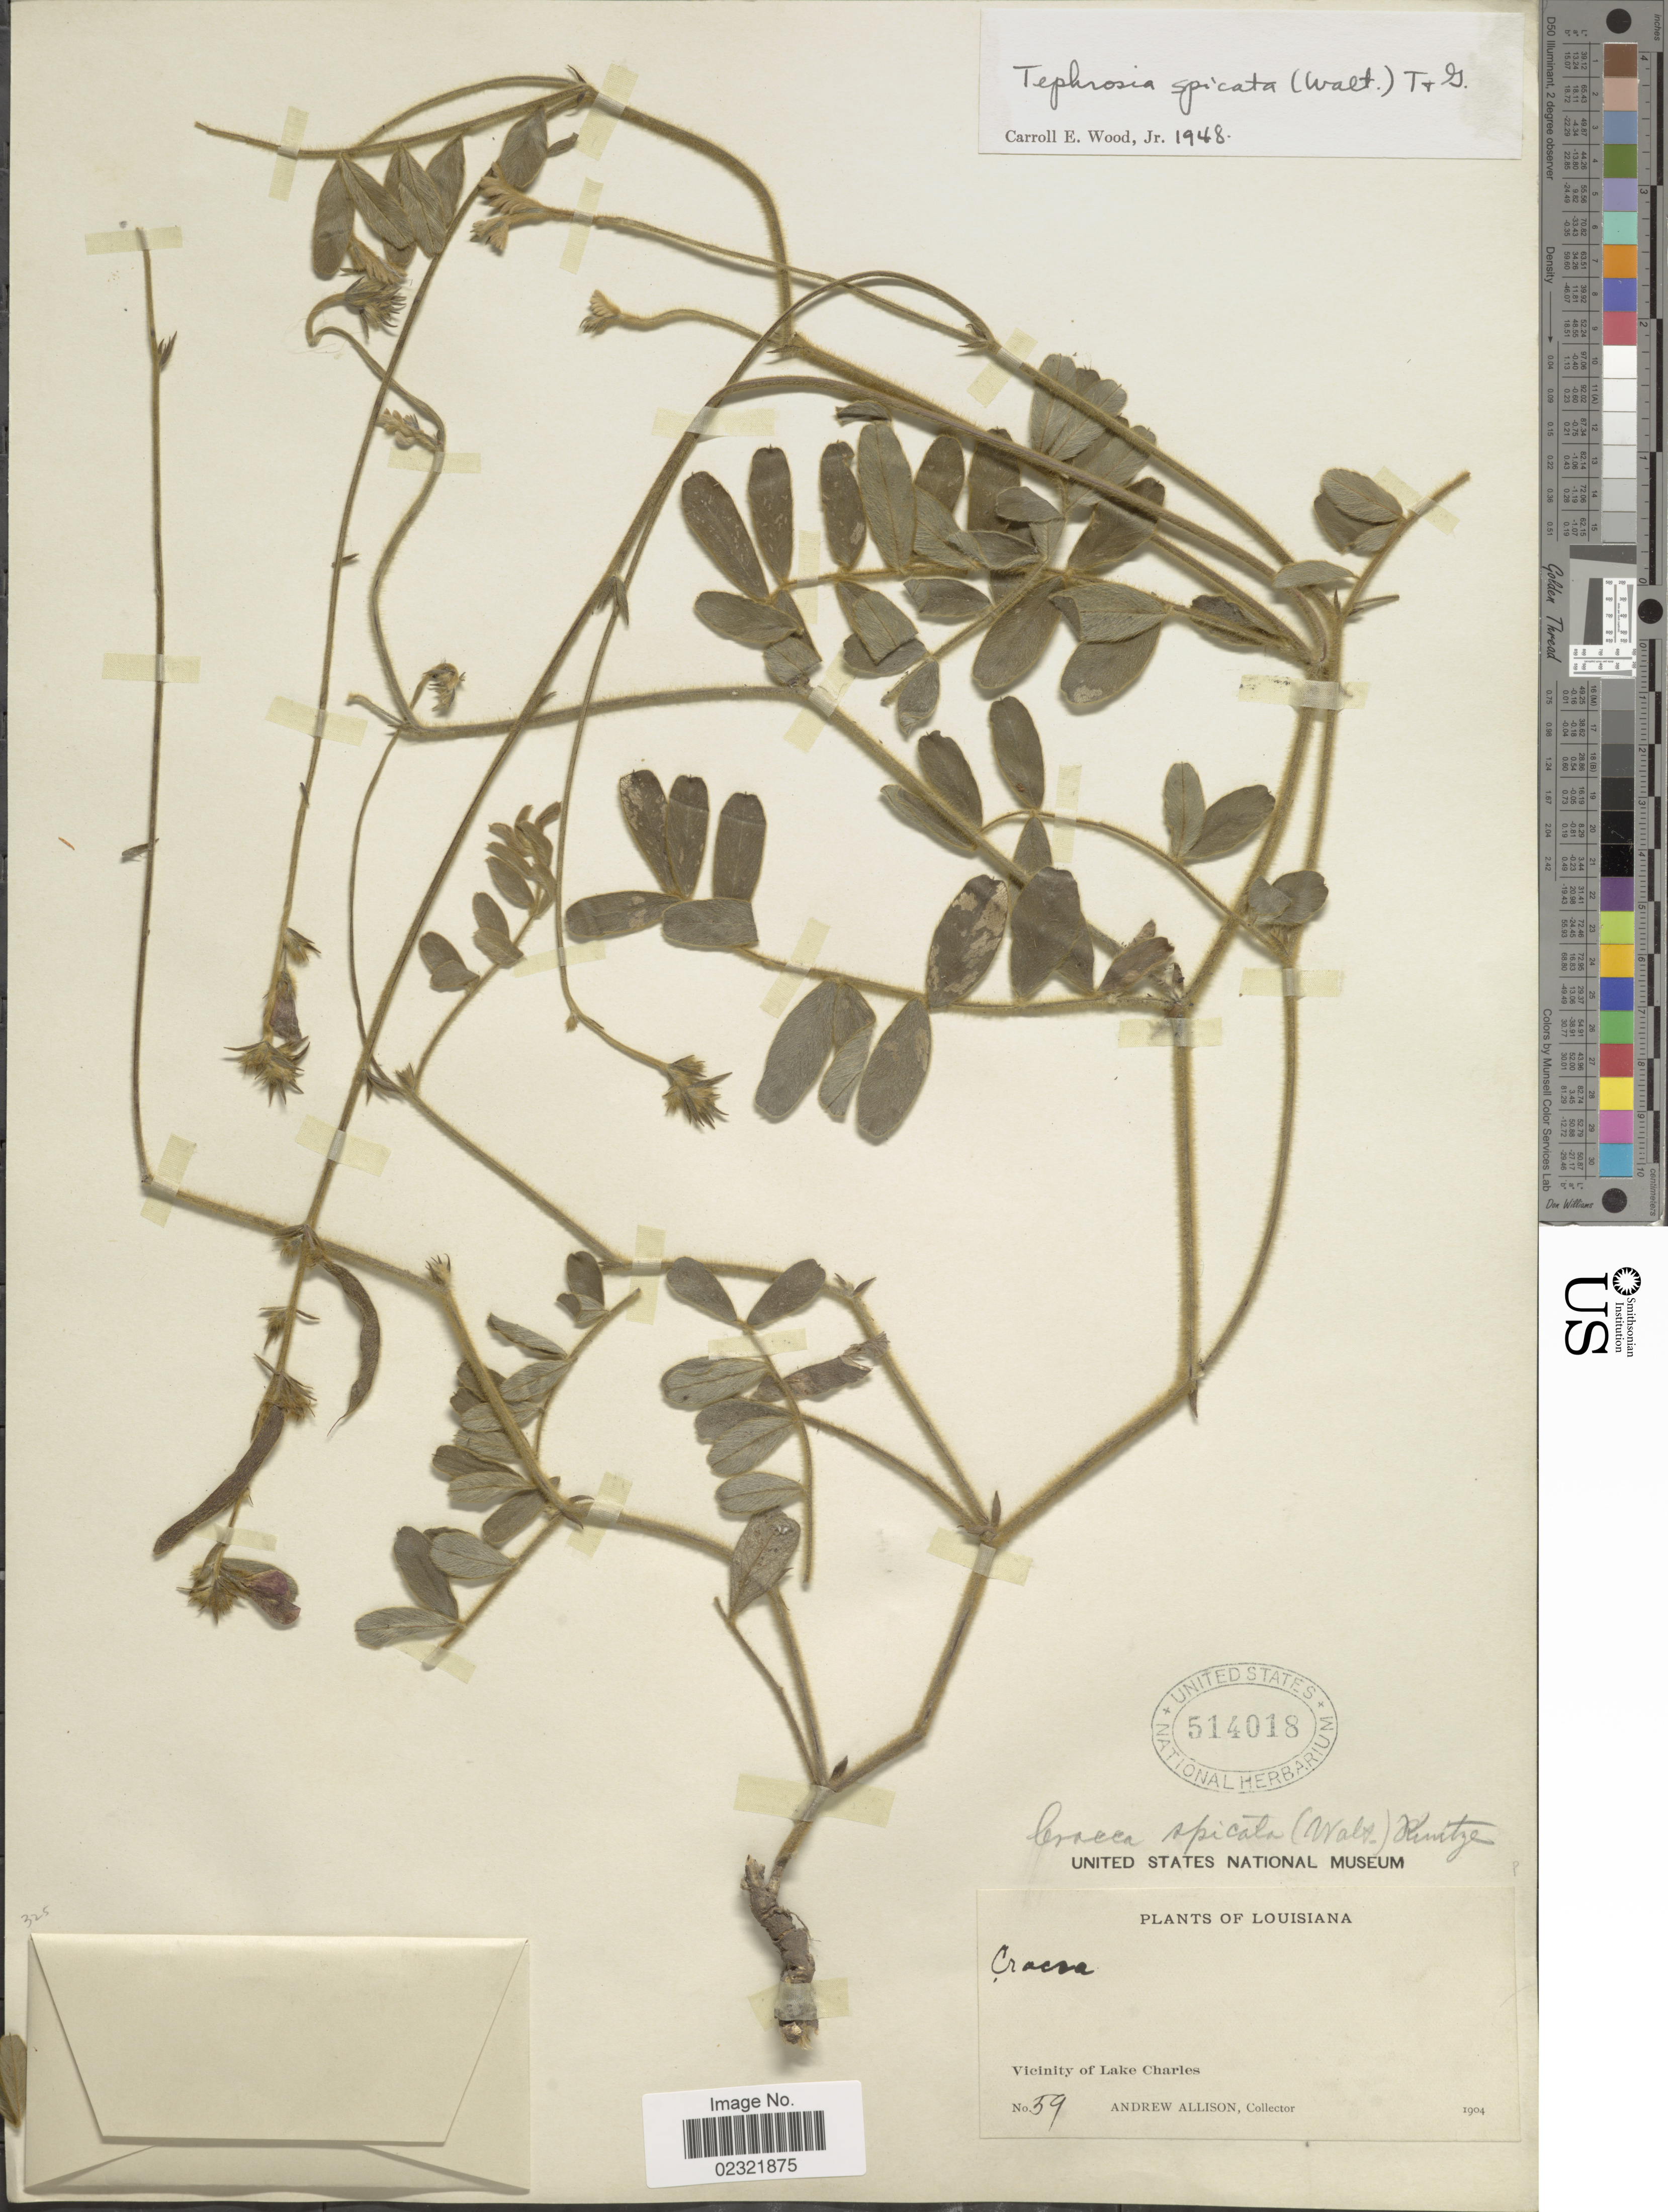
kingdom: Plantae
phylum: Tracheophyta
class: Magnoliopsida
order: Fabales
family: Fabaceae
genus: Tephrosia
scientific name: Tephrosia spicata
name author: (Walter) Torr. & A. Gray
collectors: A. Allison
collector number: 59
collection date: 1904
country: United States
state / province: Louisiana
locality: Vicinity of Lake Charles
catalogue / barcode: US 514018